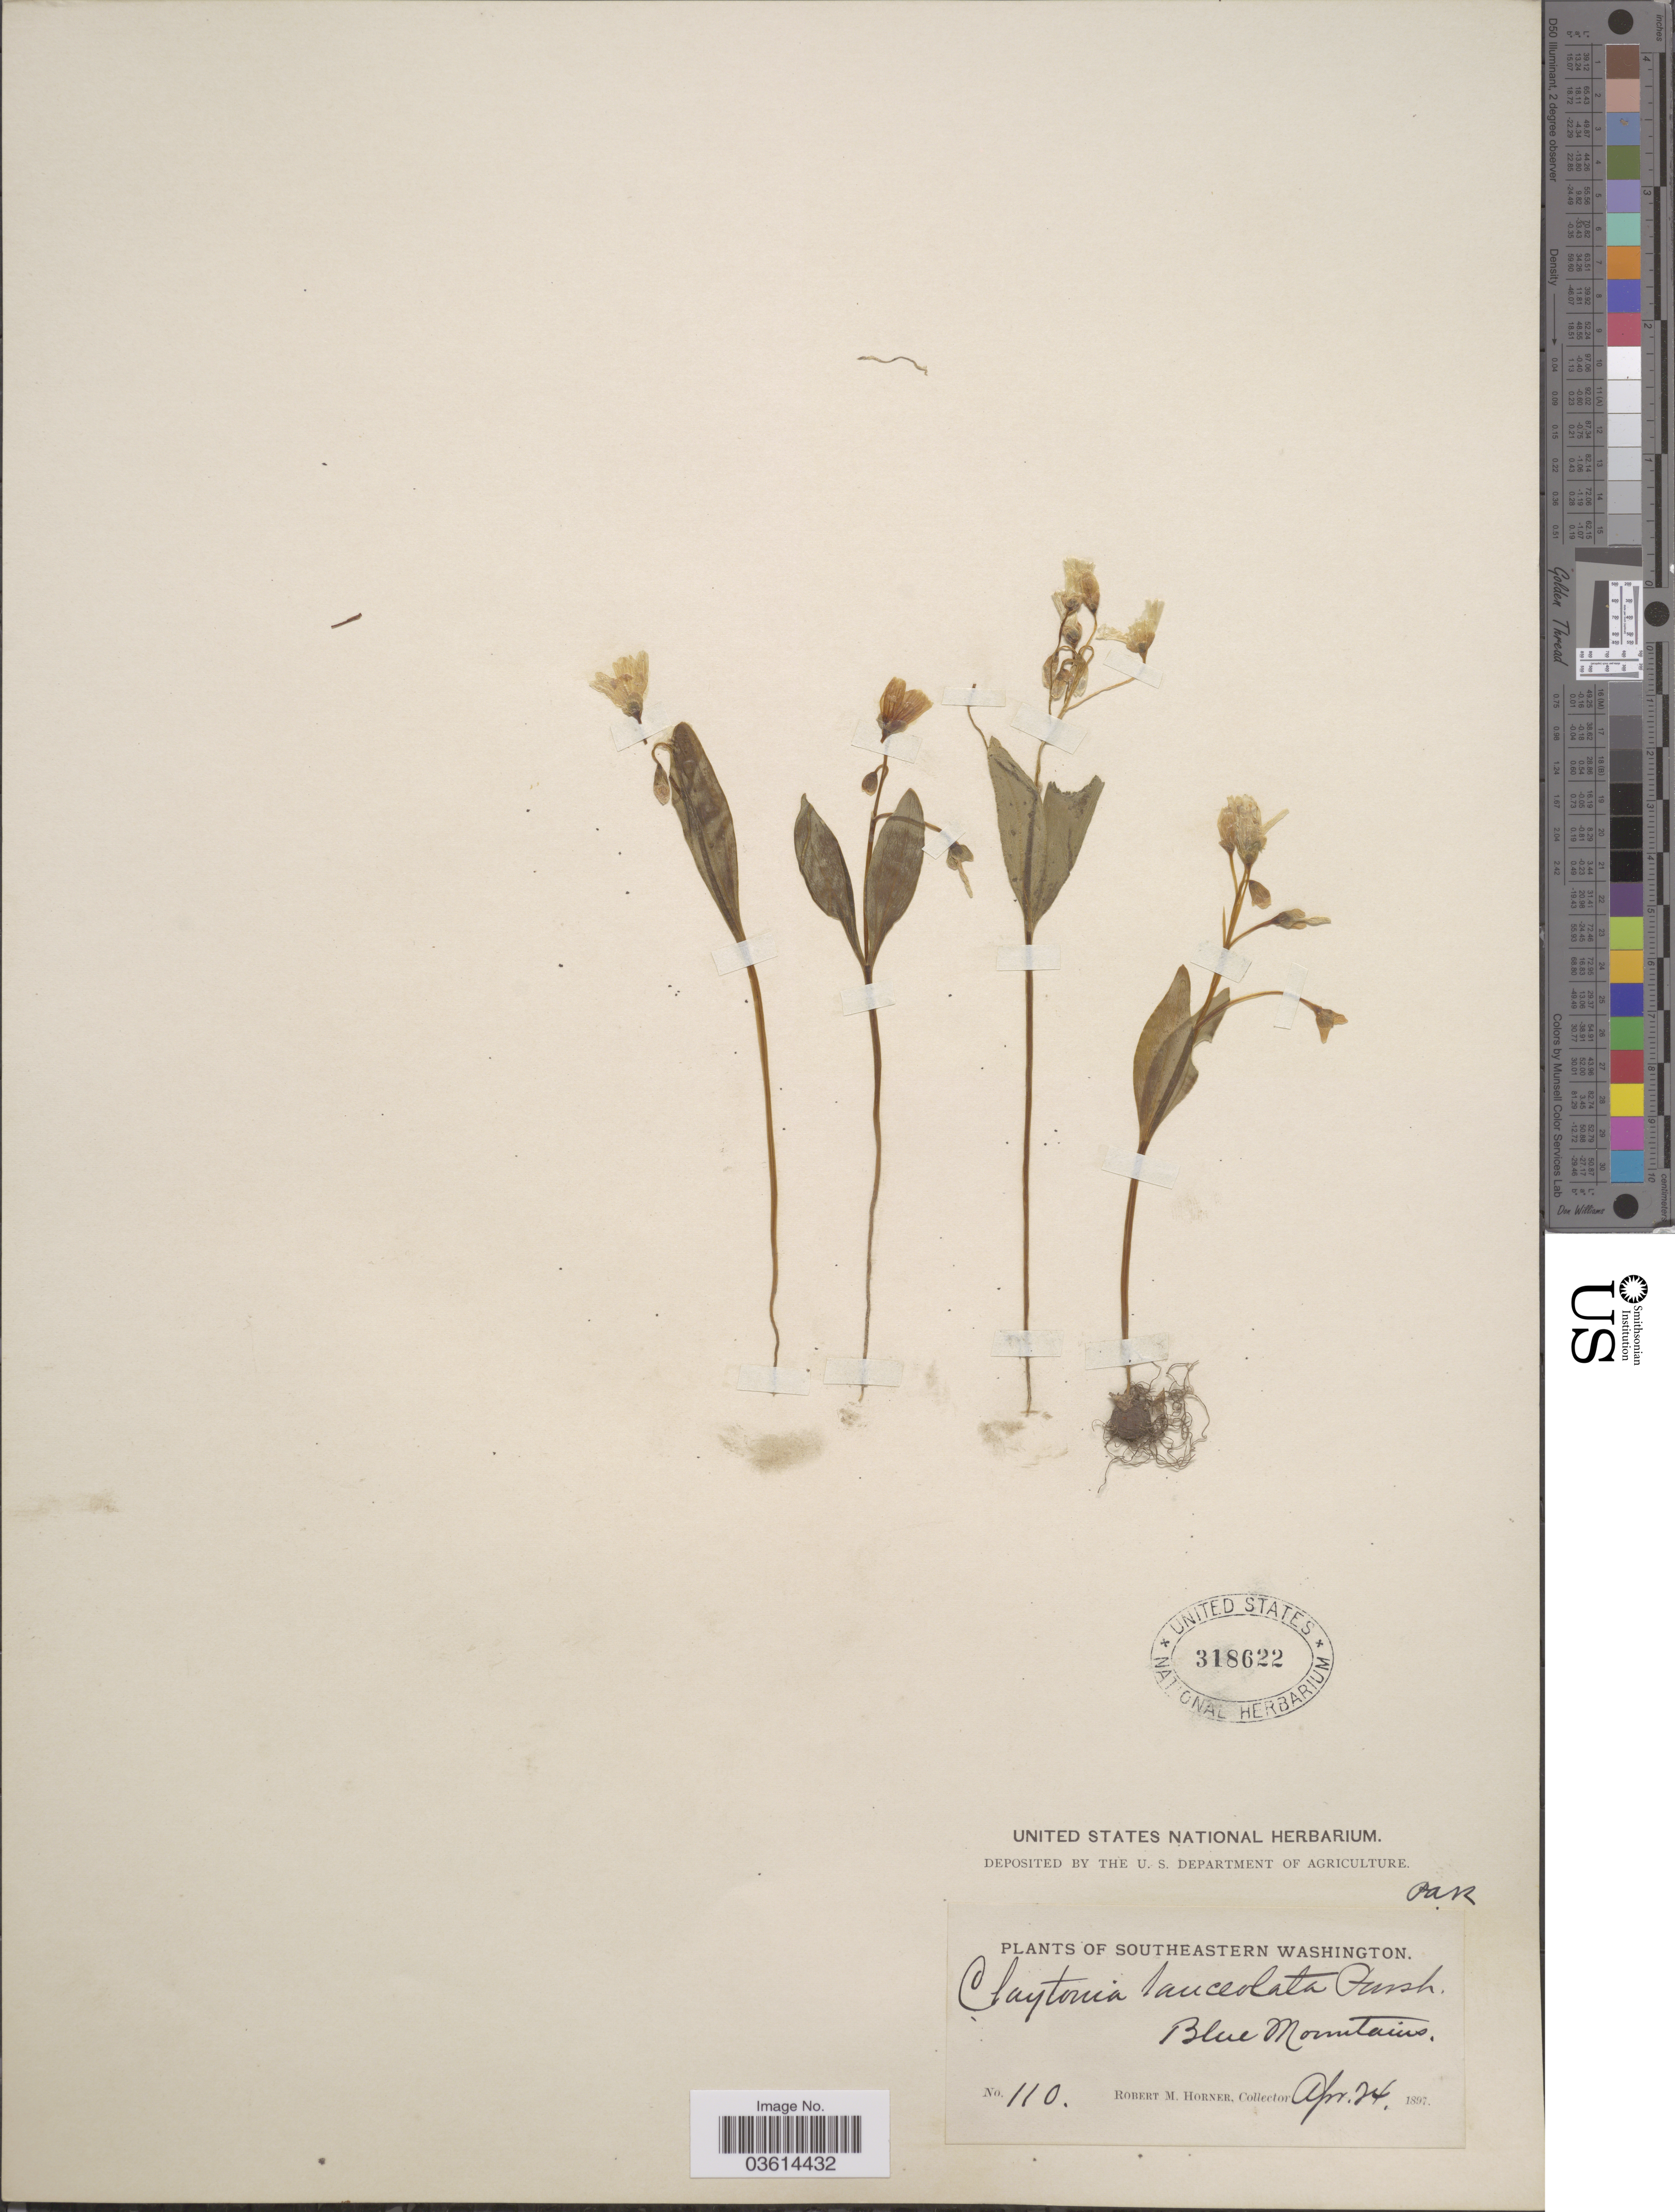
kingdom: Plantae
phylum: Tracheophyta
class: Magnoliopsida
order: Caryophyllales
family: Montiaceae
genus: Claytonia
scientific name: Claytonia lanceolata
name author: Pursh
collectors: R. Horner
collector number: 110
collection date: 1897-04-24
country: United States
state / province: Washington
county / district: Clallam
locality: Southeastern Washington. Blue Mountains.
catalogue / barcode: US 318622